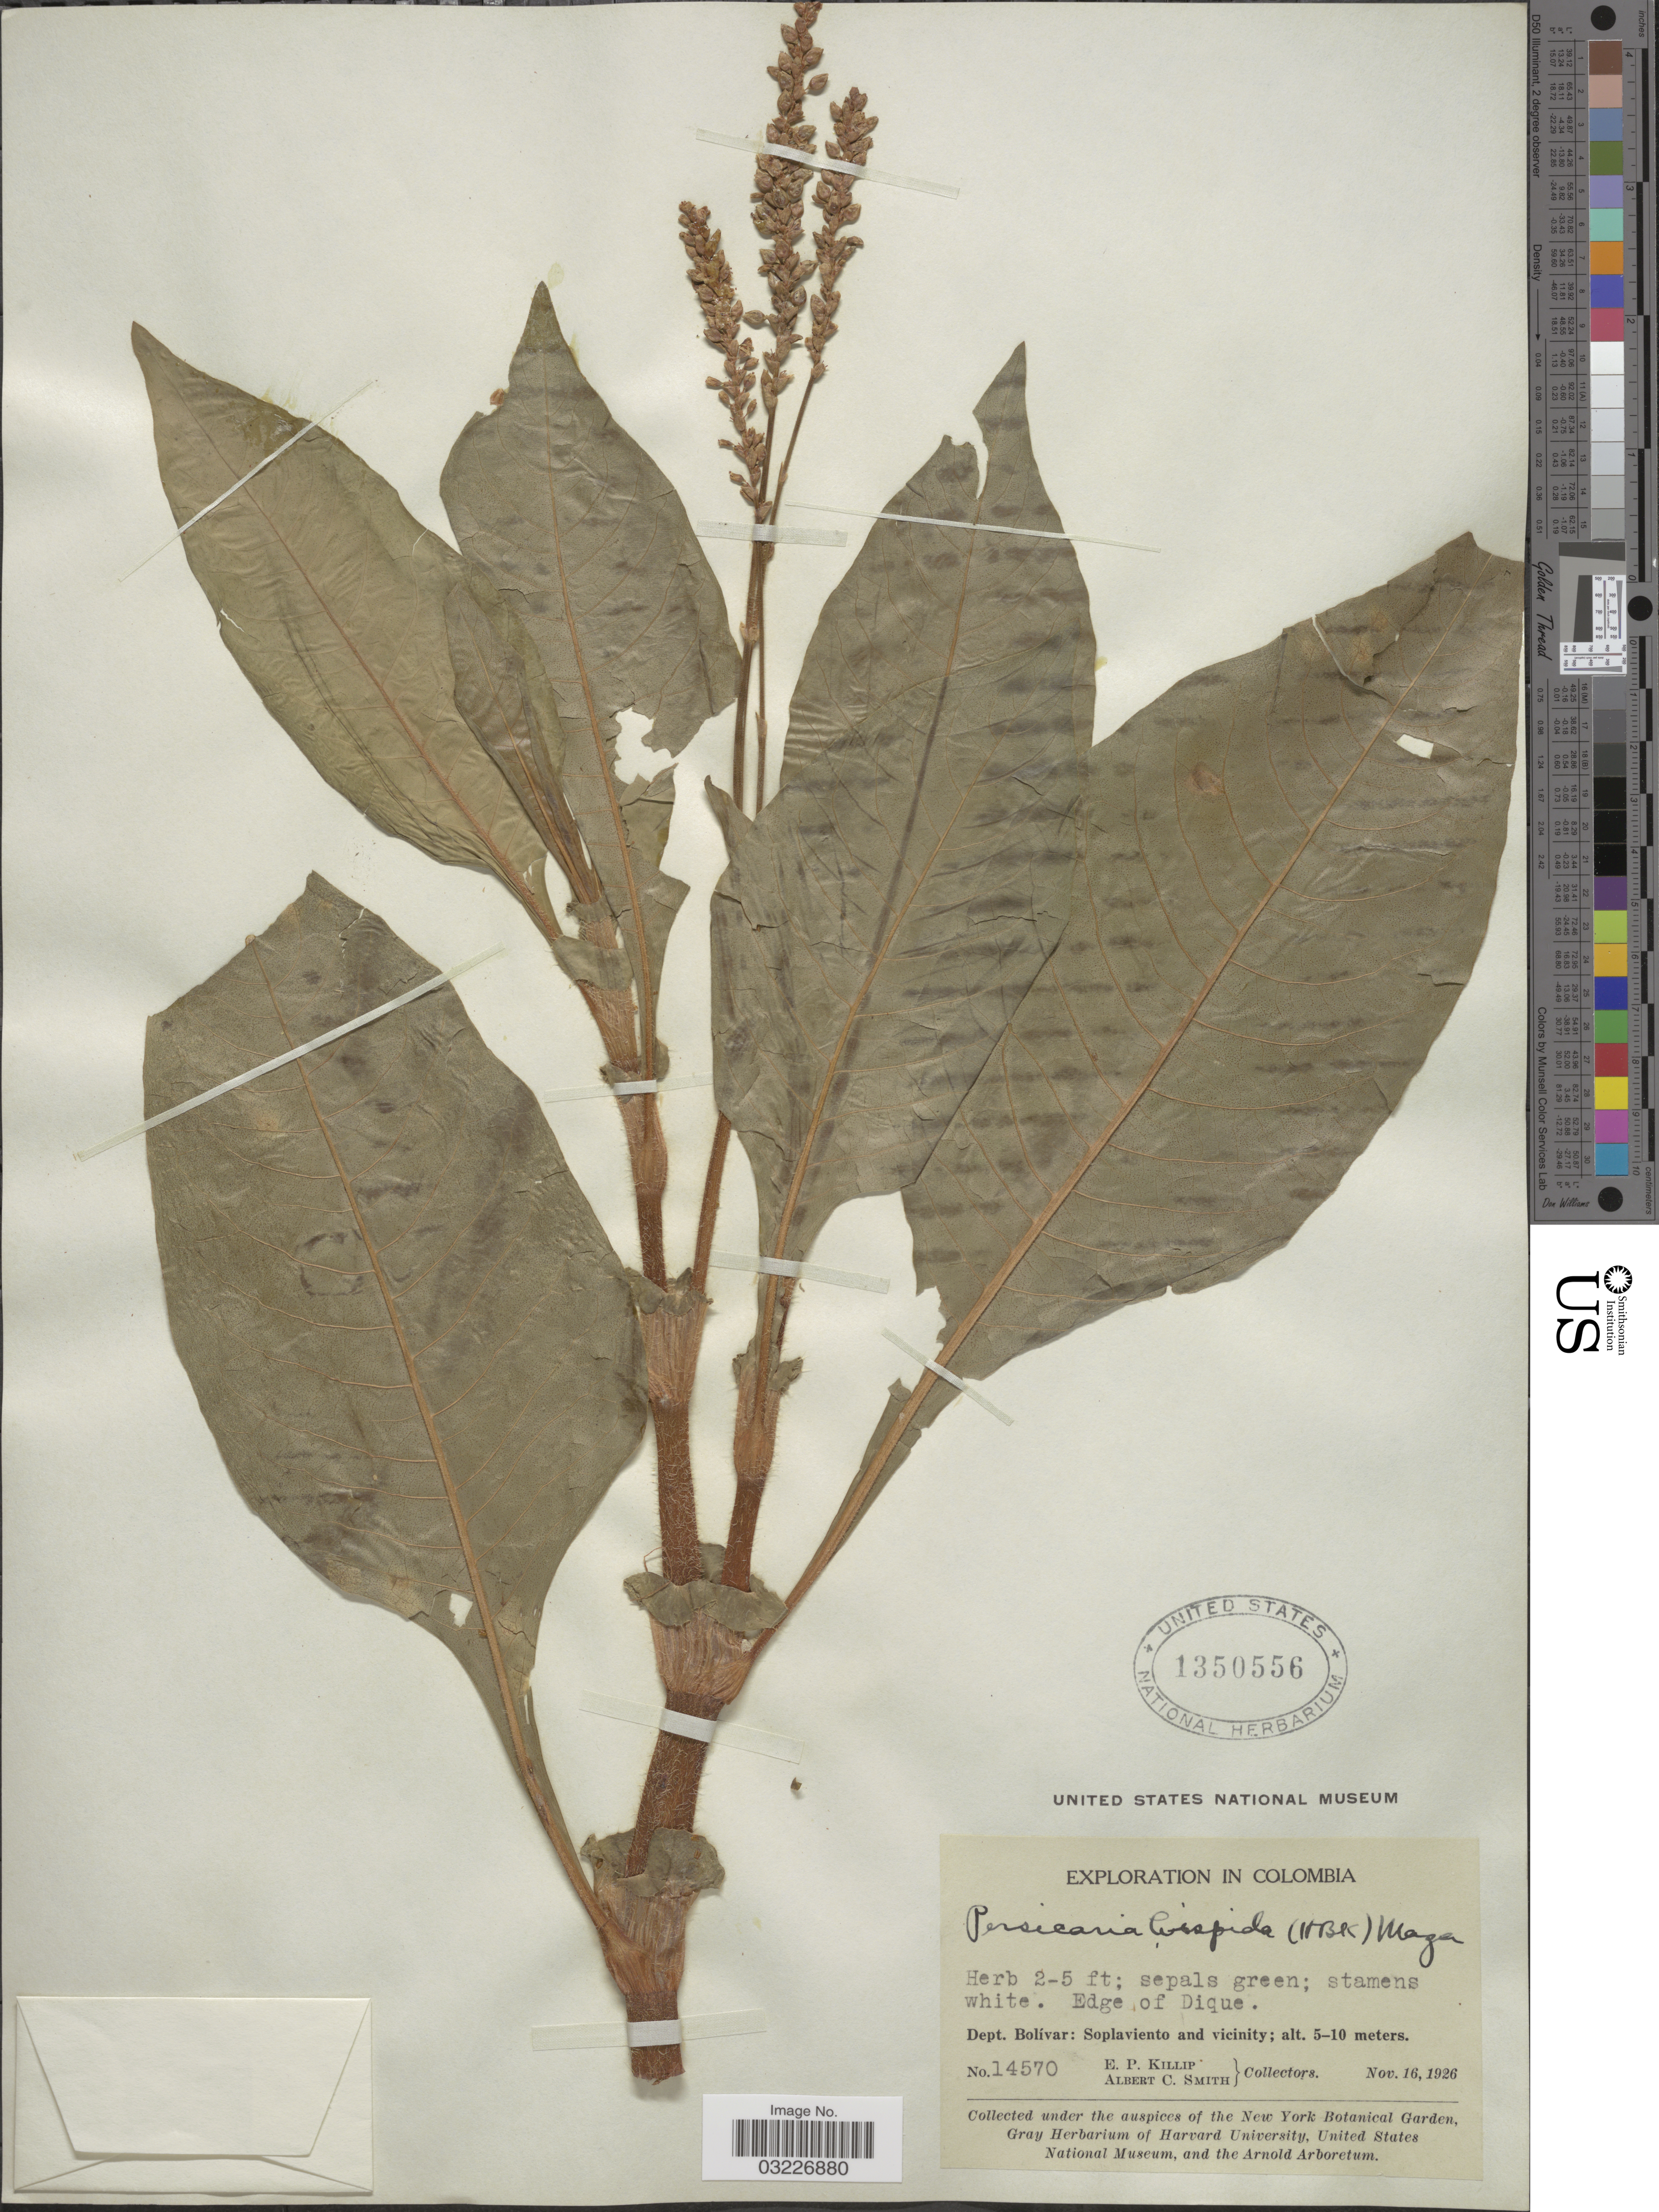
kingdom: Plantae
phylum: Tracheophyta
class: Magnoliopsida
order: Caryophyllales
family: Polygonaceae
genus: Polygonum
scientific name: Polygonum hispidum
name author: Kunth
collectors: E. P. Killip & A. C. Smith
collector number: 14570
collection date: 1926-11-16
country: Colombia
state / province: Bolívar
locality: Edge of Dique. Dept. Bolívar: Soplaviento and vicinity.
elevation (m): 5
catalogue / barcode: US 1350556